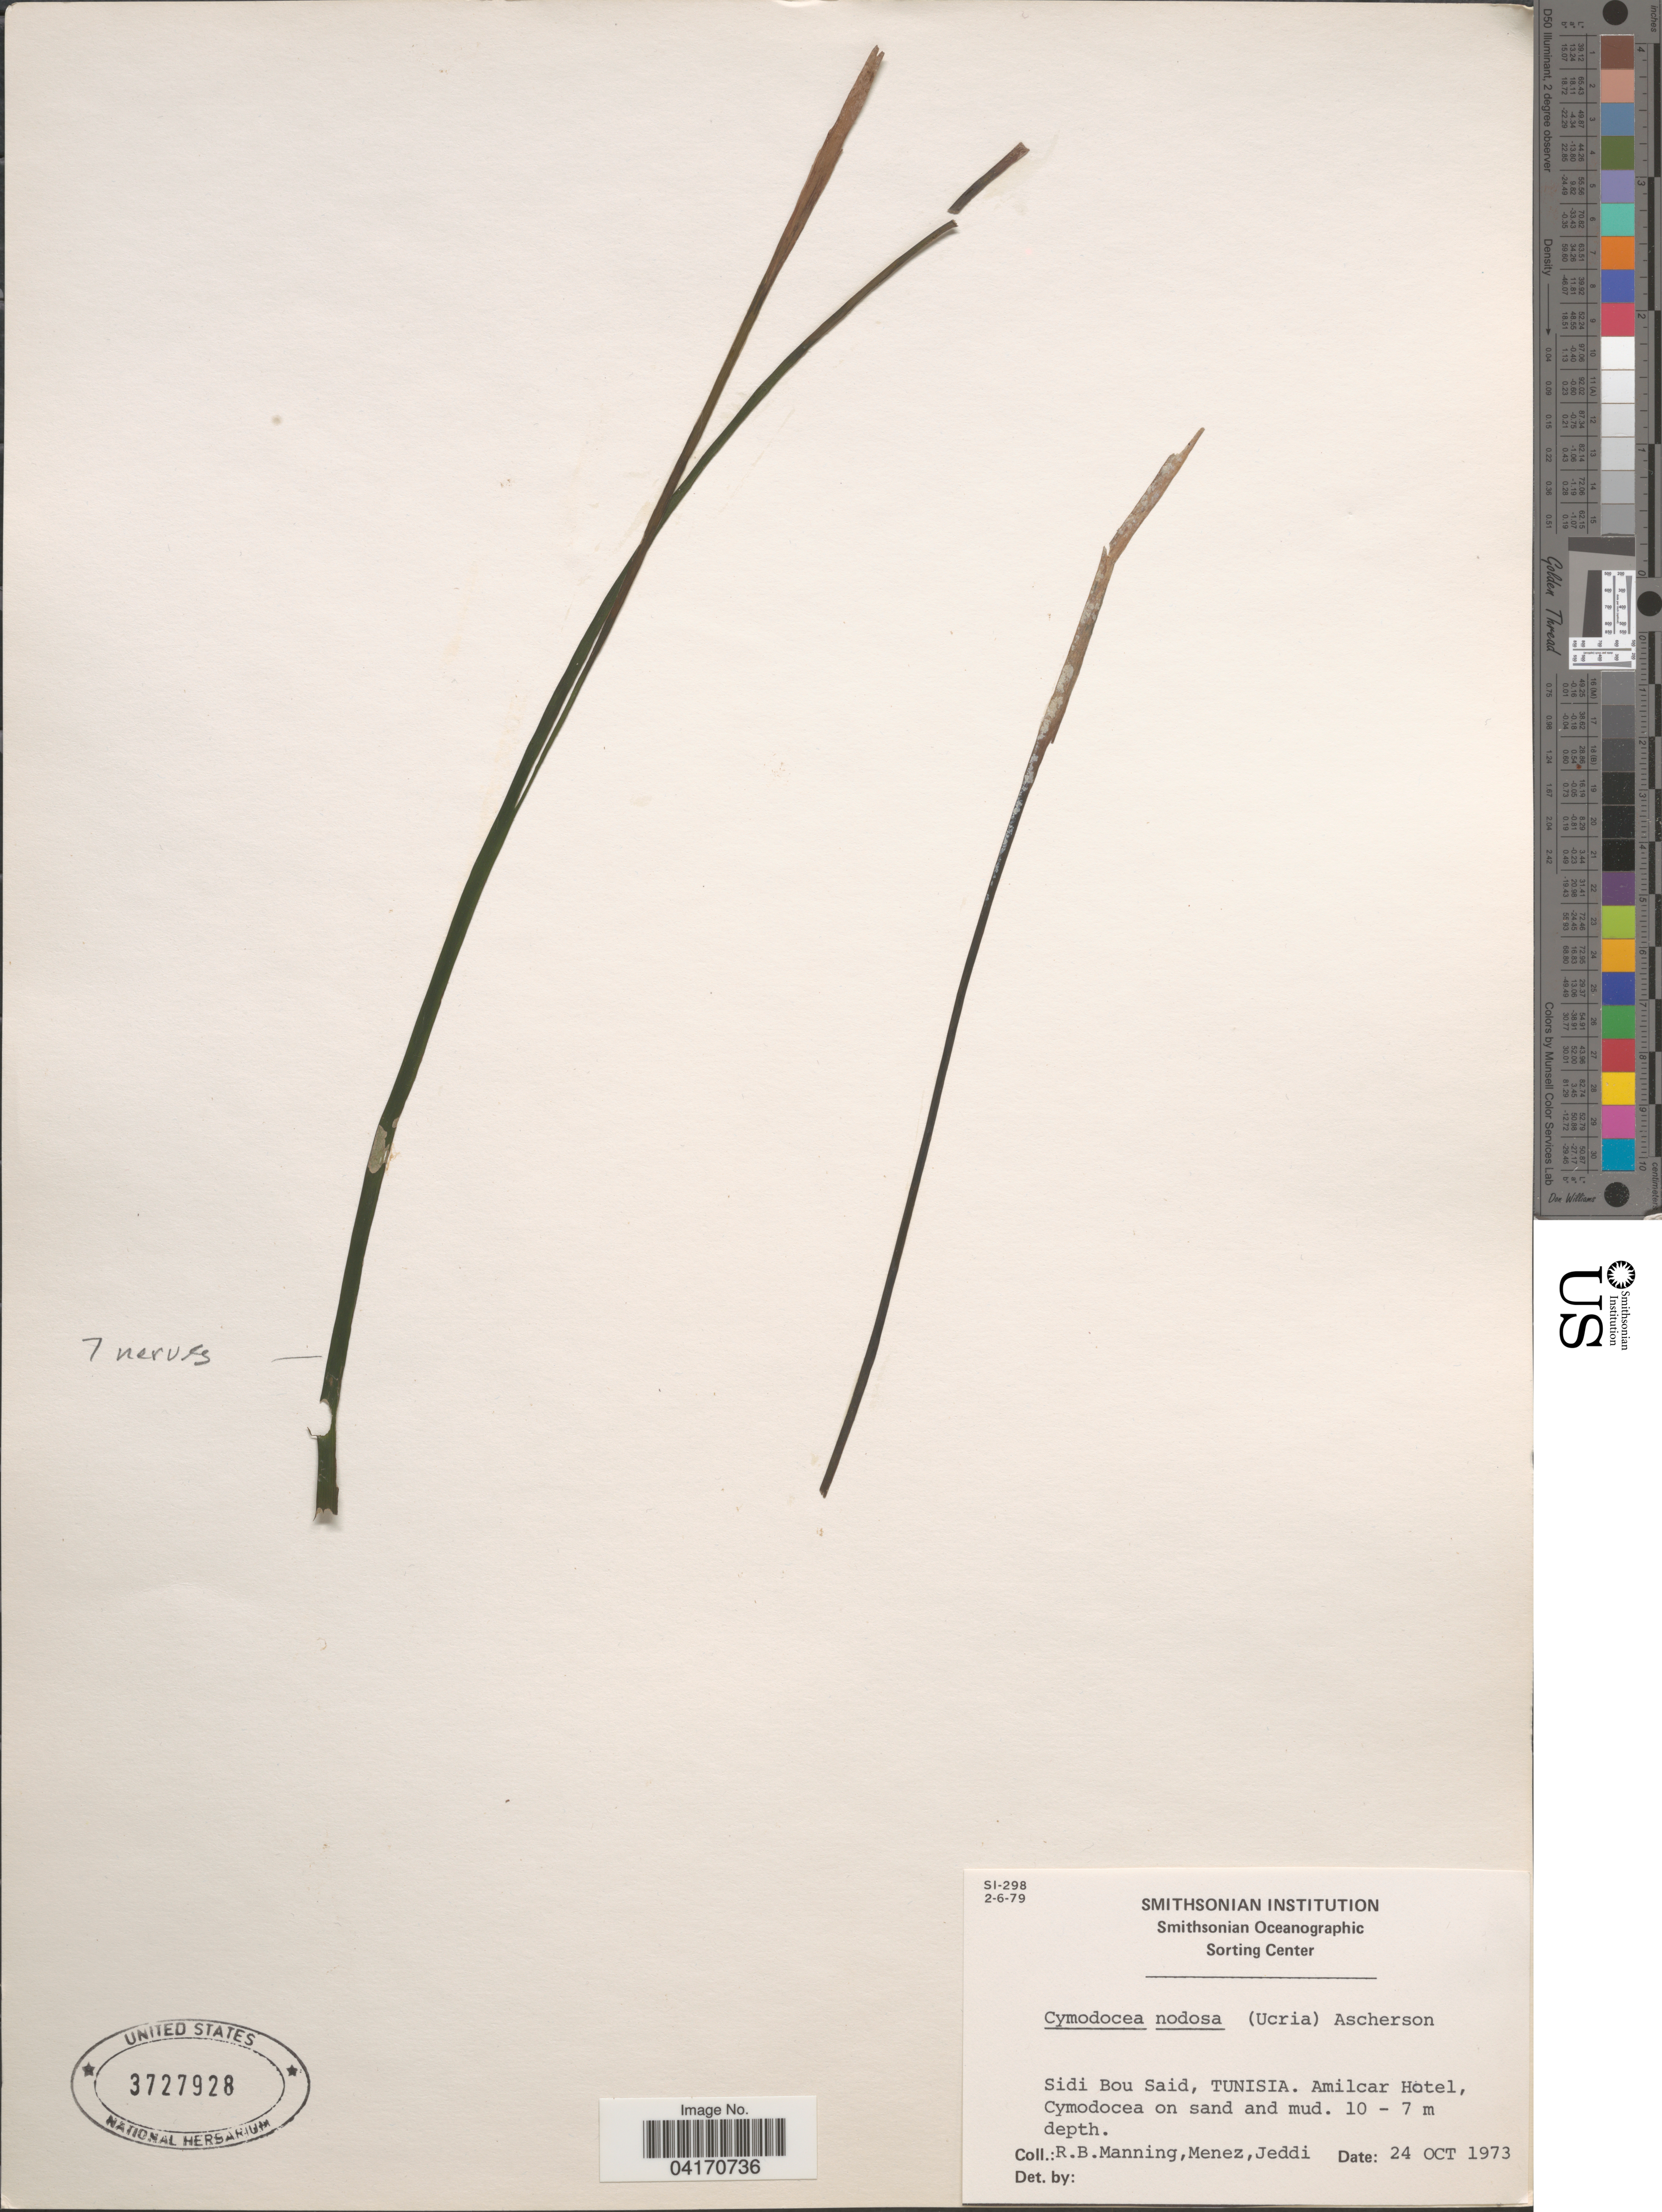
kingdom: Plantae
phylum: Tracheophyta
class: Liliopsida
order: Alismatales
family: Cymodoceaceae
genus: Cymodocea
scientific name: Cymodocea nodosa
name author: Asch.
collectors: R. Manning, Menez & -. Jeddi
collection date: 1973-10-24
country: Tunisia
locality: Sidi Bou Said. Amilcar Hotel.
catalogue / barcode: US 3727928